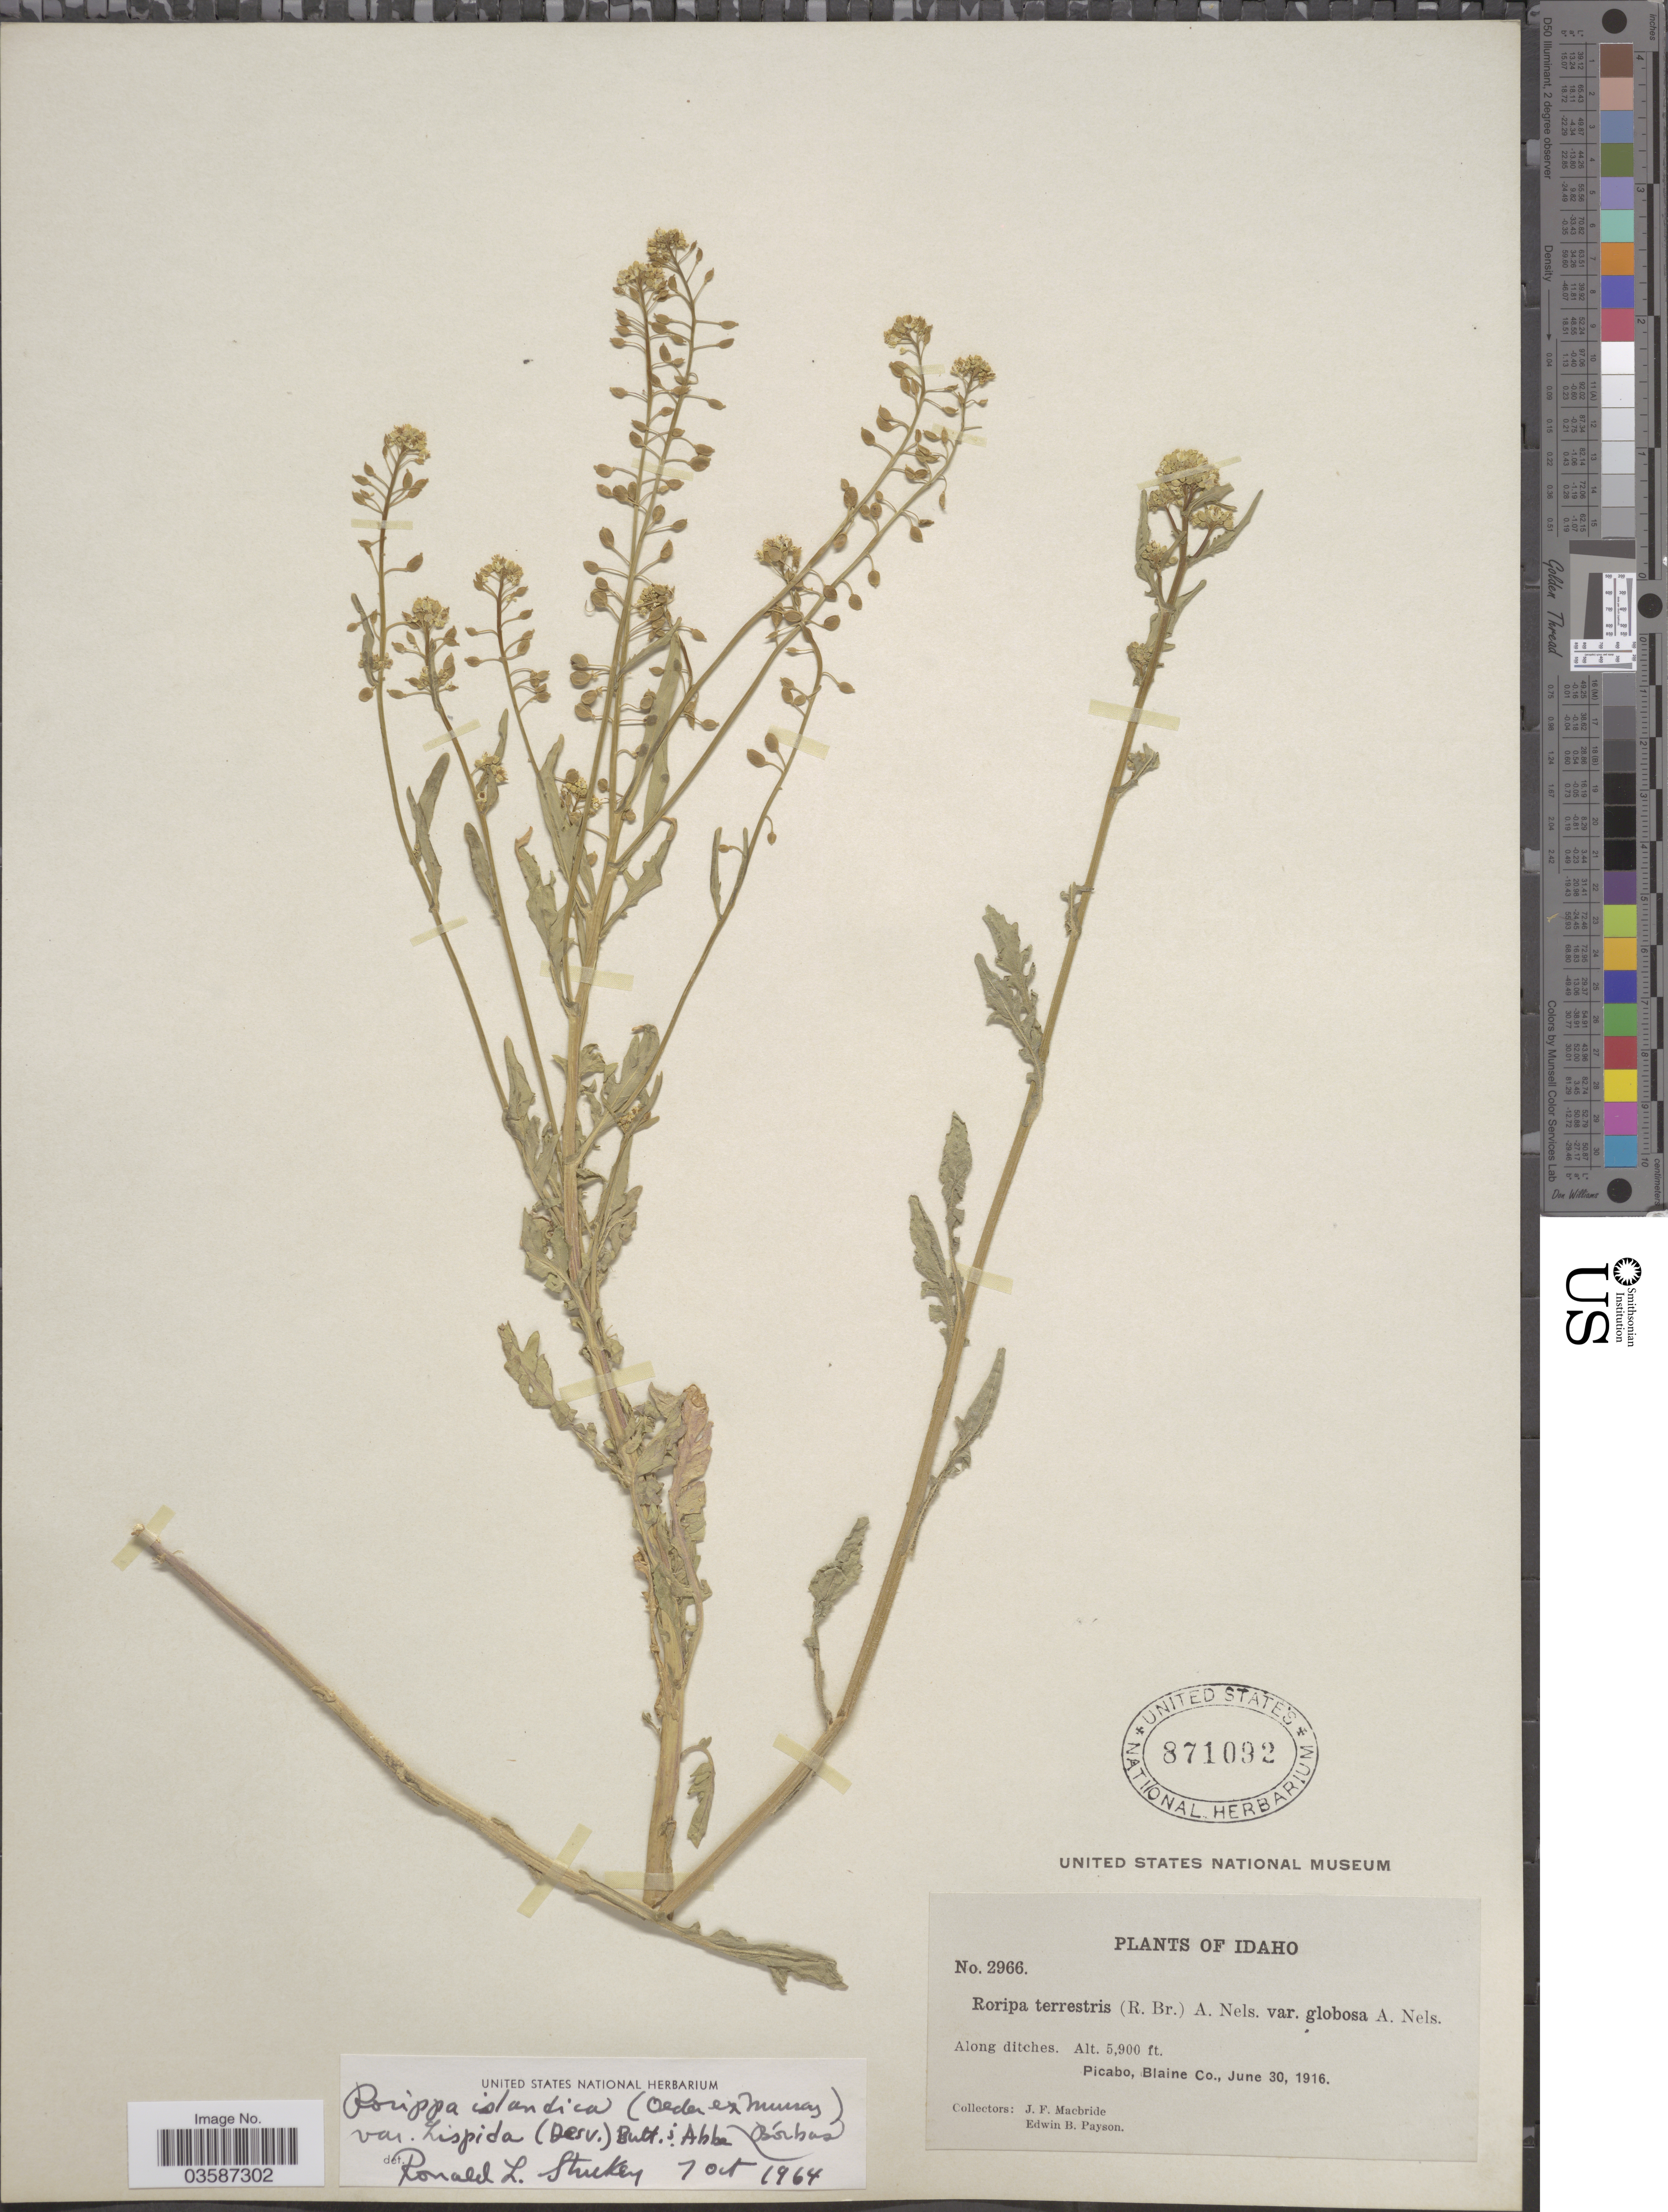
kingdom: Plantae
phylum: Tracheophyta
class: Magnoliopsida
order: Brassicales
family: Brassicaceae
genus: Rorippa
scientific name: Rorippa islandica var. hispida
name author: (Desv.) Butters & Abbe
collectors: J. F. Macbride & E. B. Payson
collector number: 2966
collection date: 1916-06-30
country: United States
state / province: Idaho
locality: Picabo, Blaine Co.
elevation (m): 1798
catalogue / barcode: US 871092